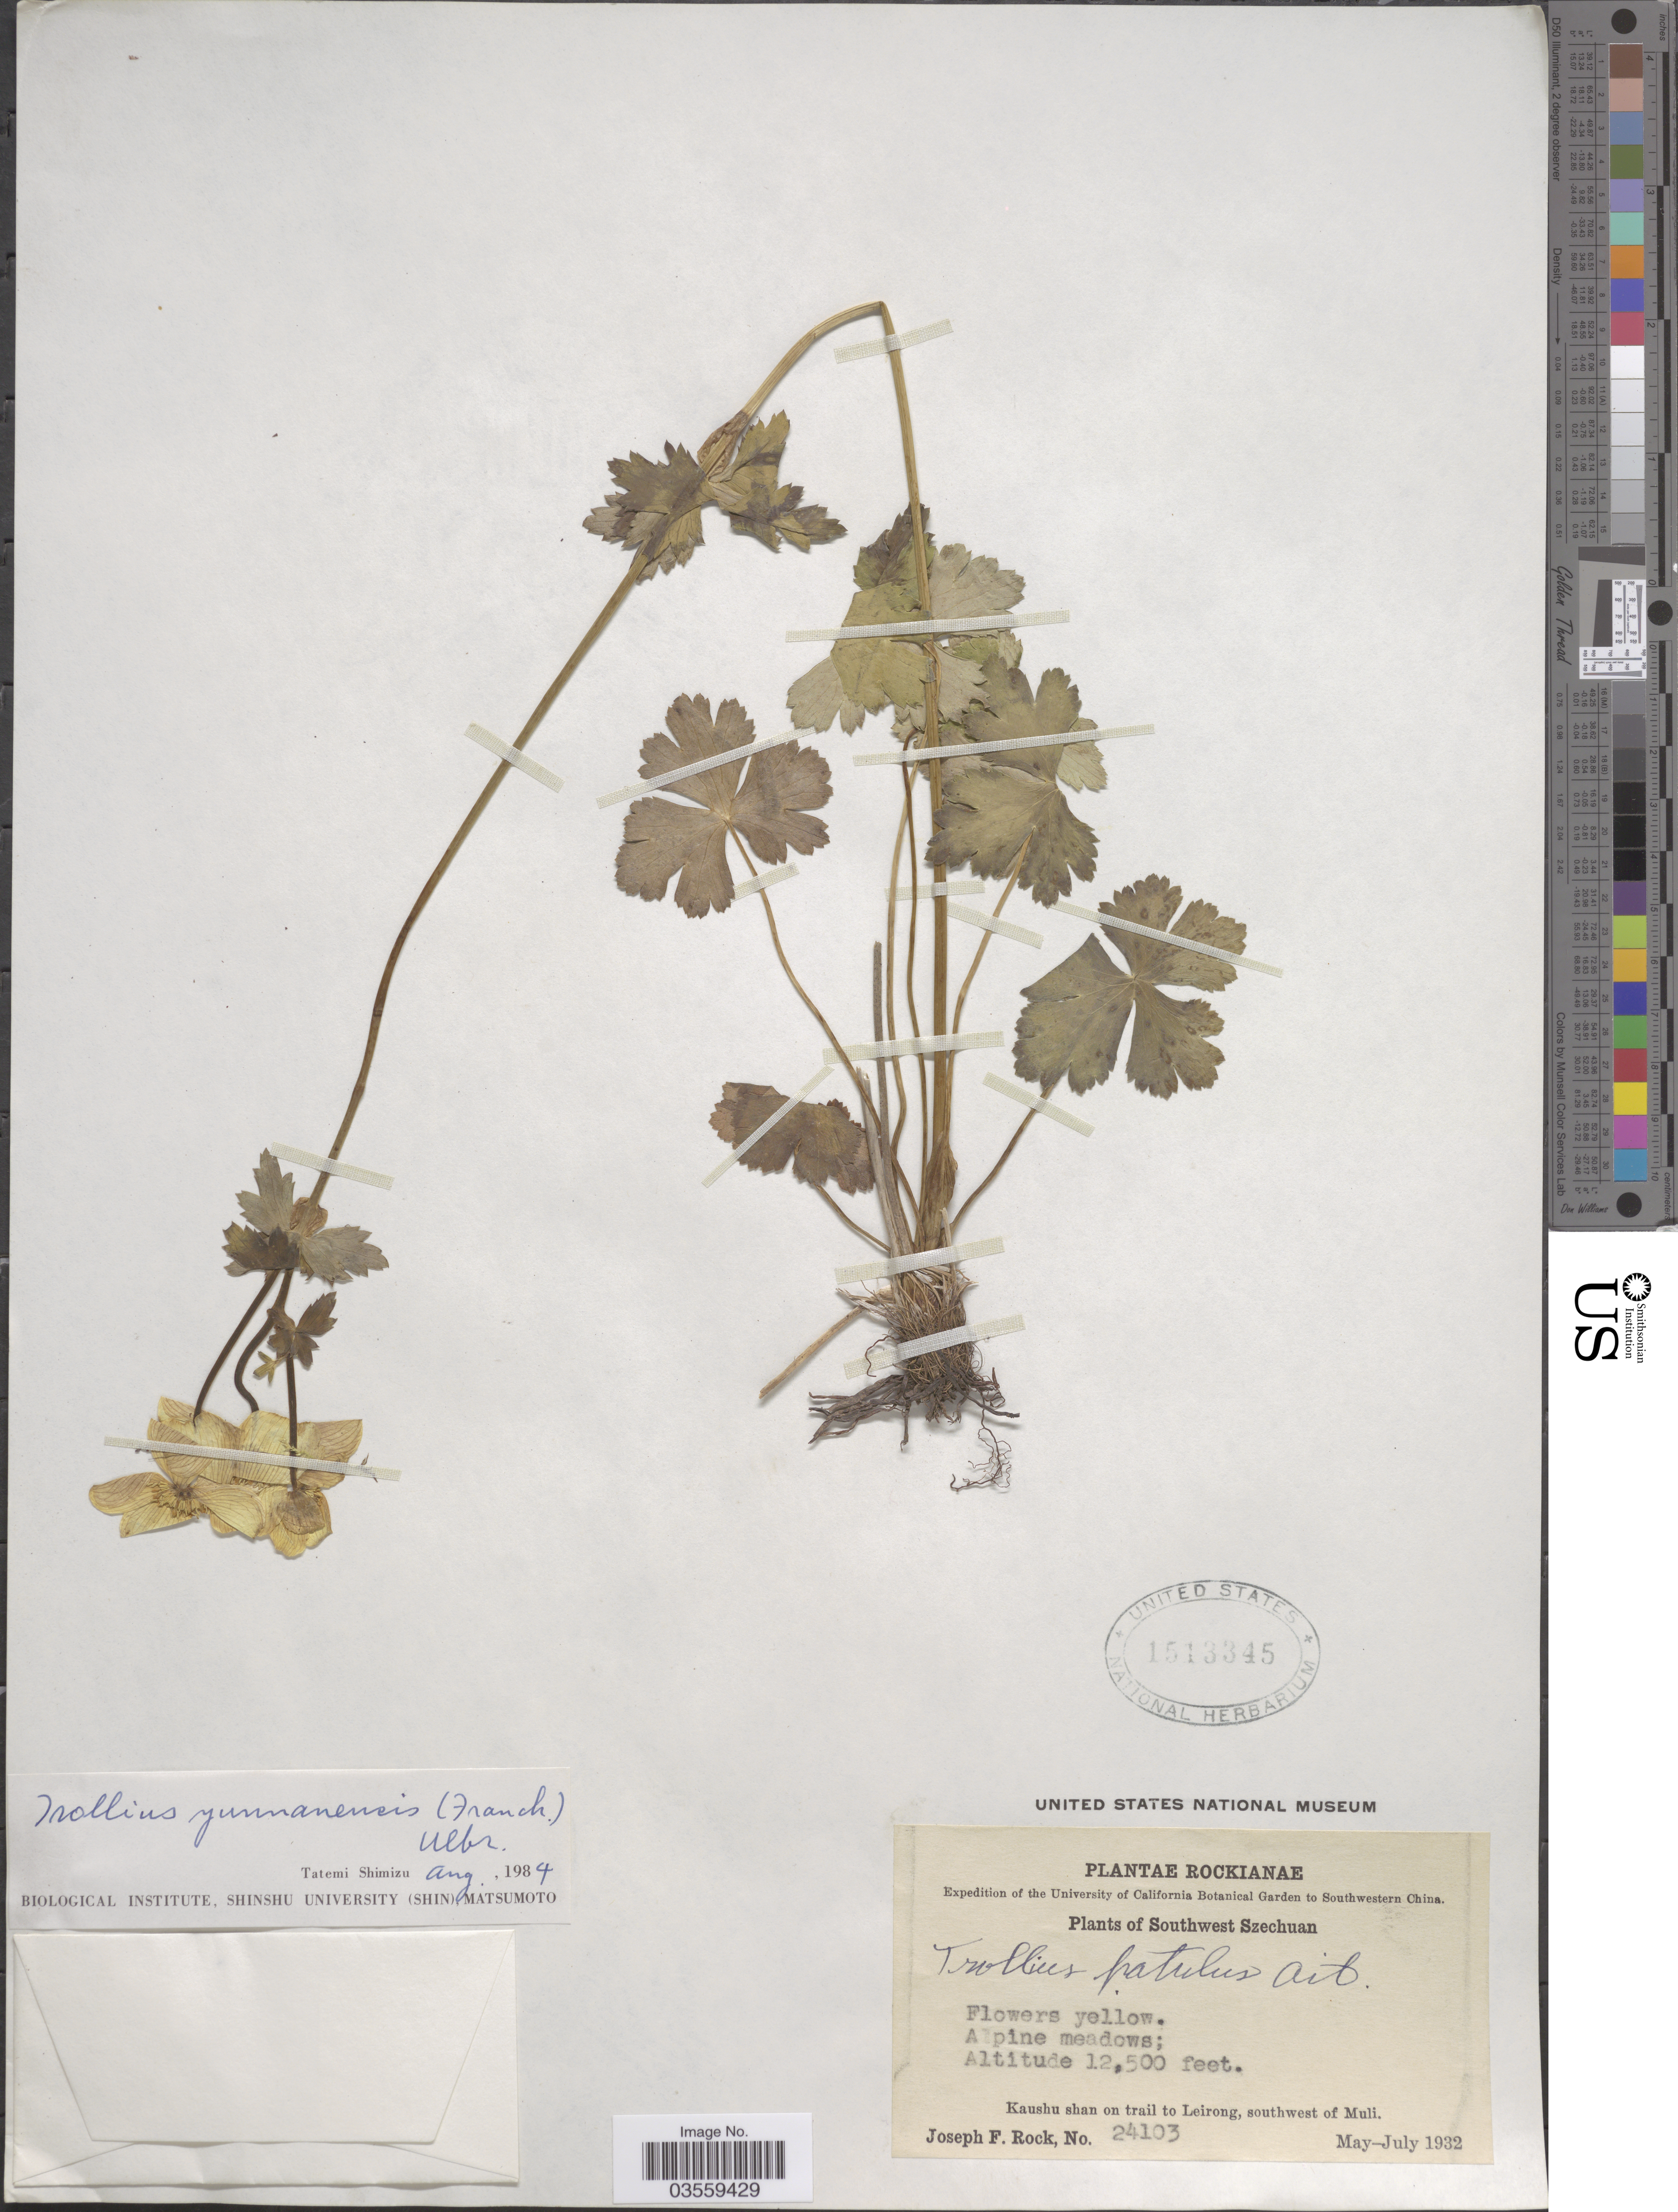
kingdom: Plantae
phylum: Tracheophyta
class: Magnoliopsida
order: Ranunculales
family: Ranunculaceae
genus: Trollius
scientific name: Trollius yunnanensis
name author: Ulbr.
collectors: J. F. Rock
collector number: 24103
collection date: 1932-05/1932-07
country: China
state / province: Sichuan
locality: Southwestern China. Southwest Szechuan. Kaushu shan on trail to Leirong, southwest of Muli.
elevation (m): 3810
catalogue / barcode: US 1513345